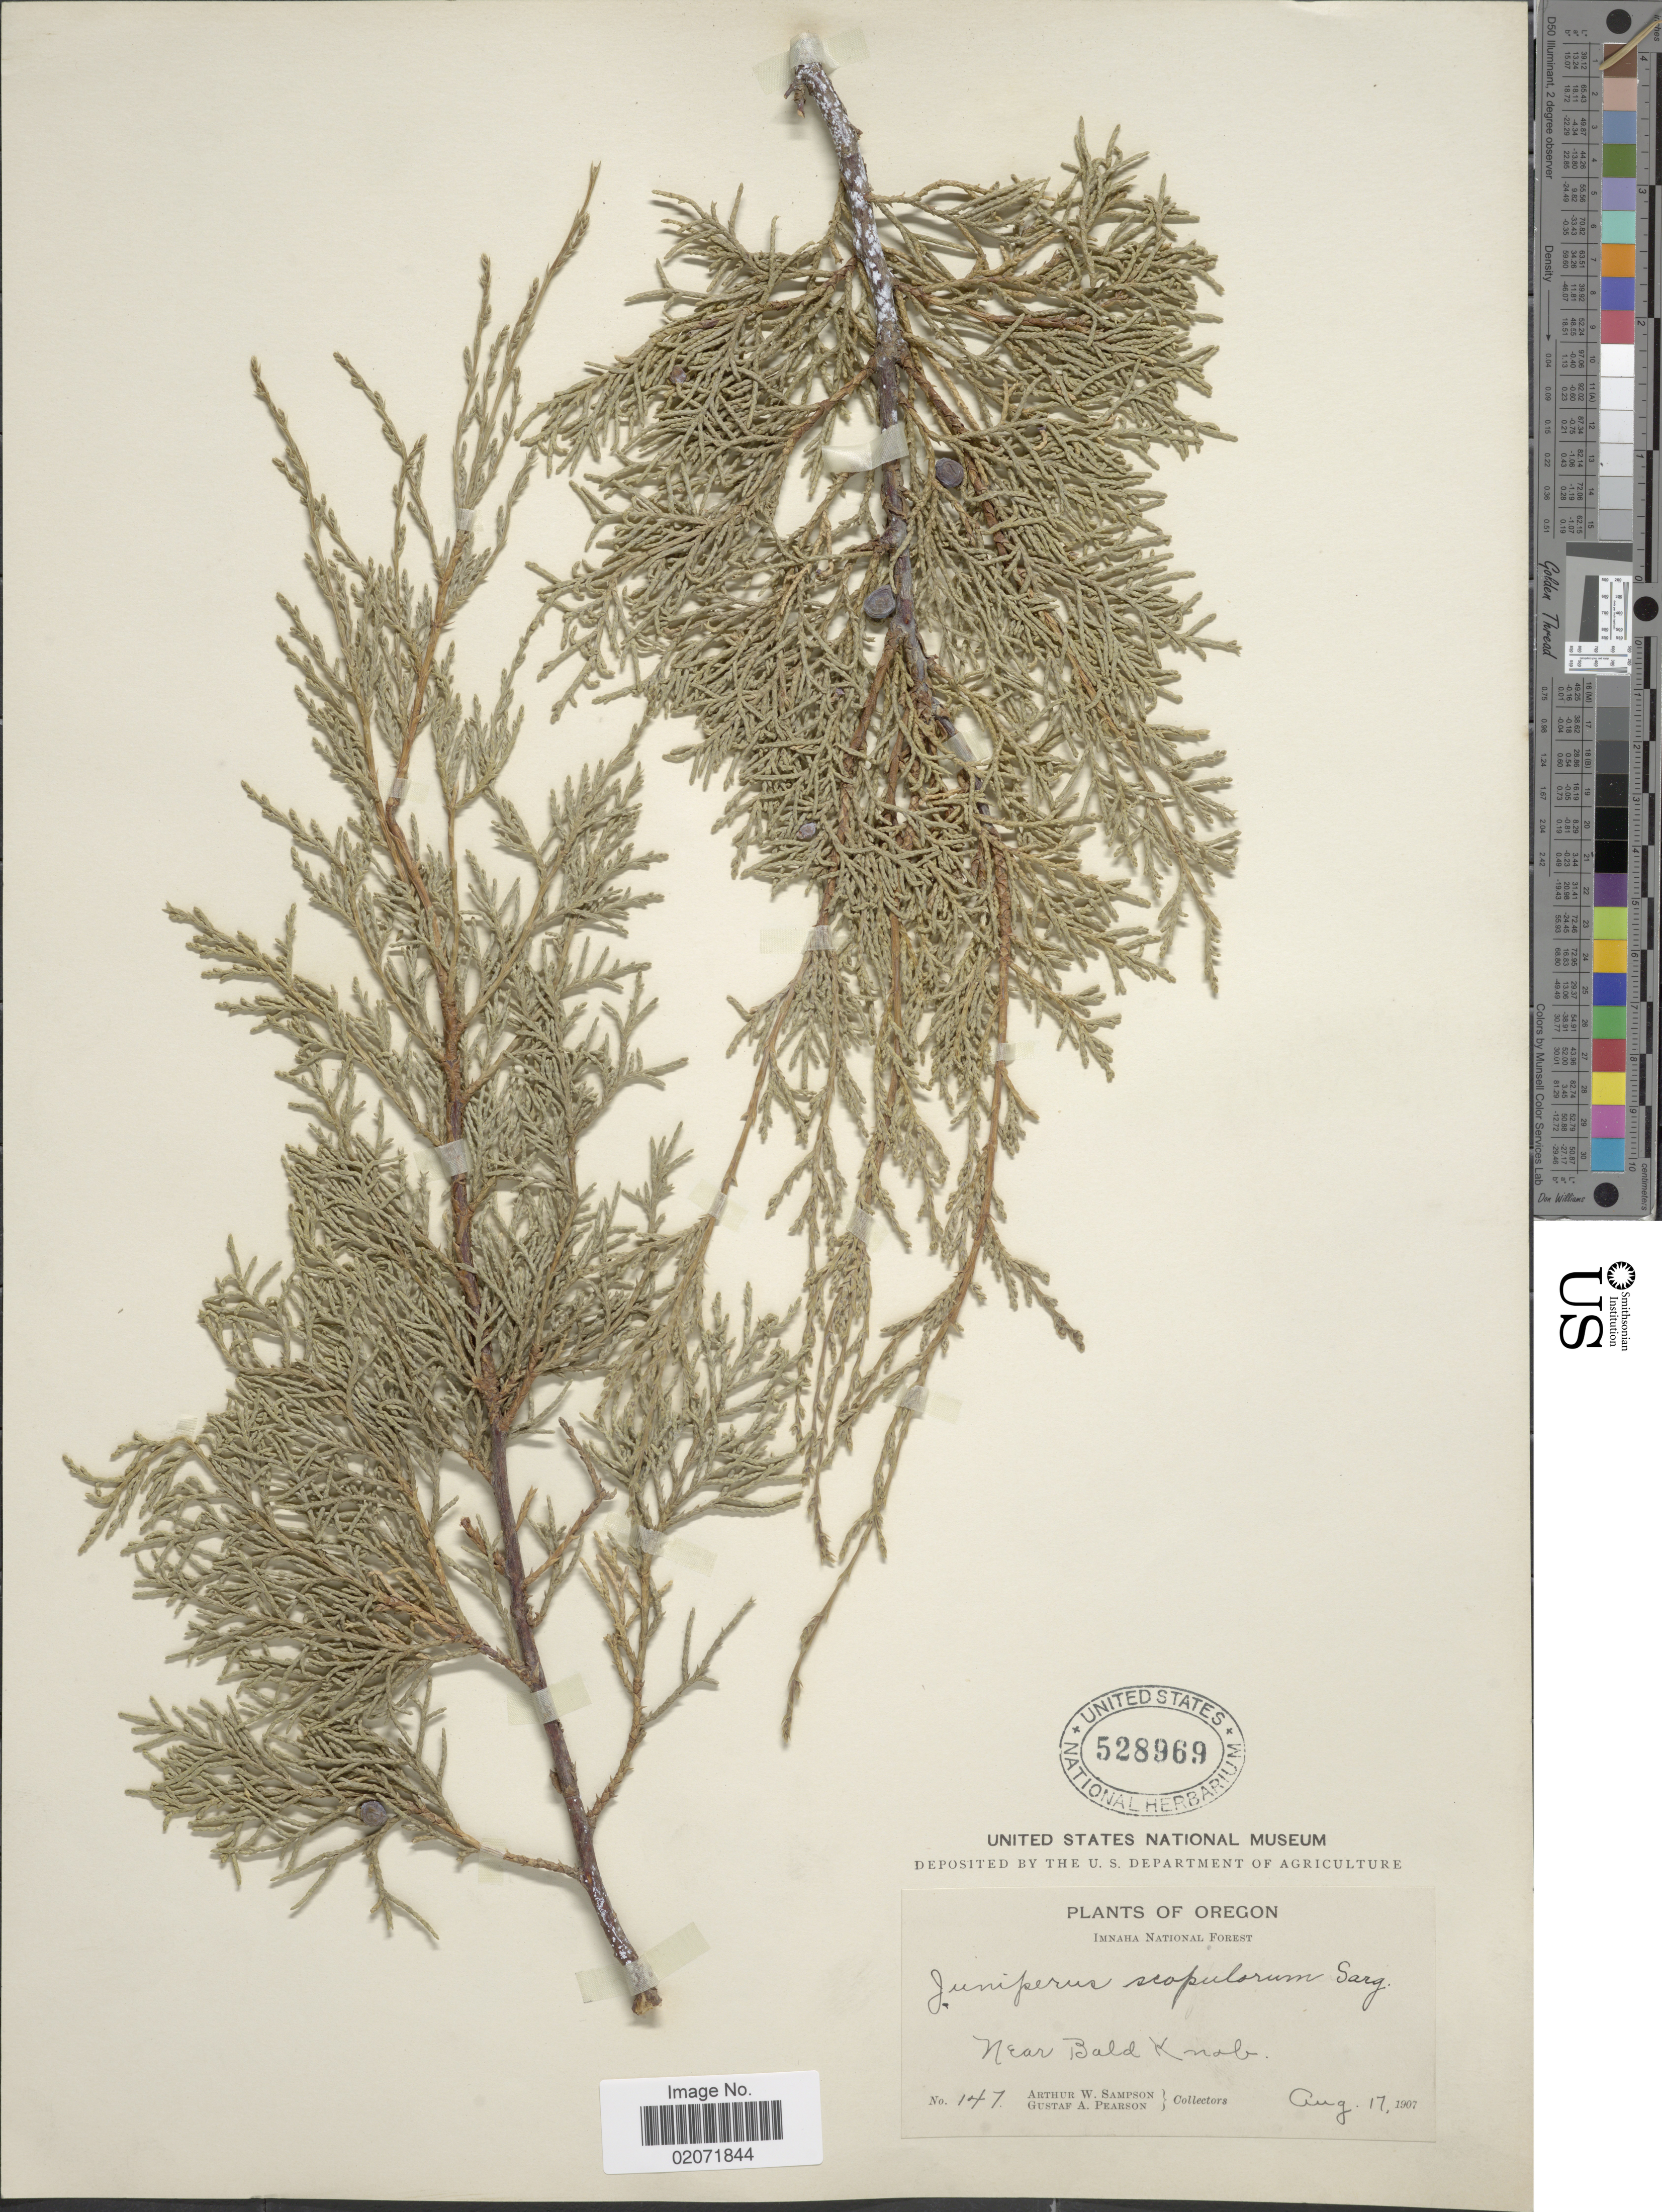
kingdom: Plantae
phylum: Tracheophyta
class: Pinopsida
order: Pinales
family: Cupressaceae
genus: Juniperus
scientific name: Juniperus scopulorum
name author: Sarg.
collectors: A. Sampson & G. Pearson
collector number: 147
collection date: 1907-08-17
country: United States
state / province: Oregon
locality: Imnaha National Forest, near Bal Knob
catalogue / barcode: US 528969